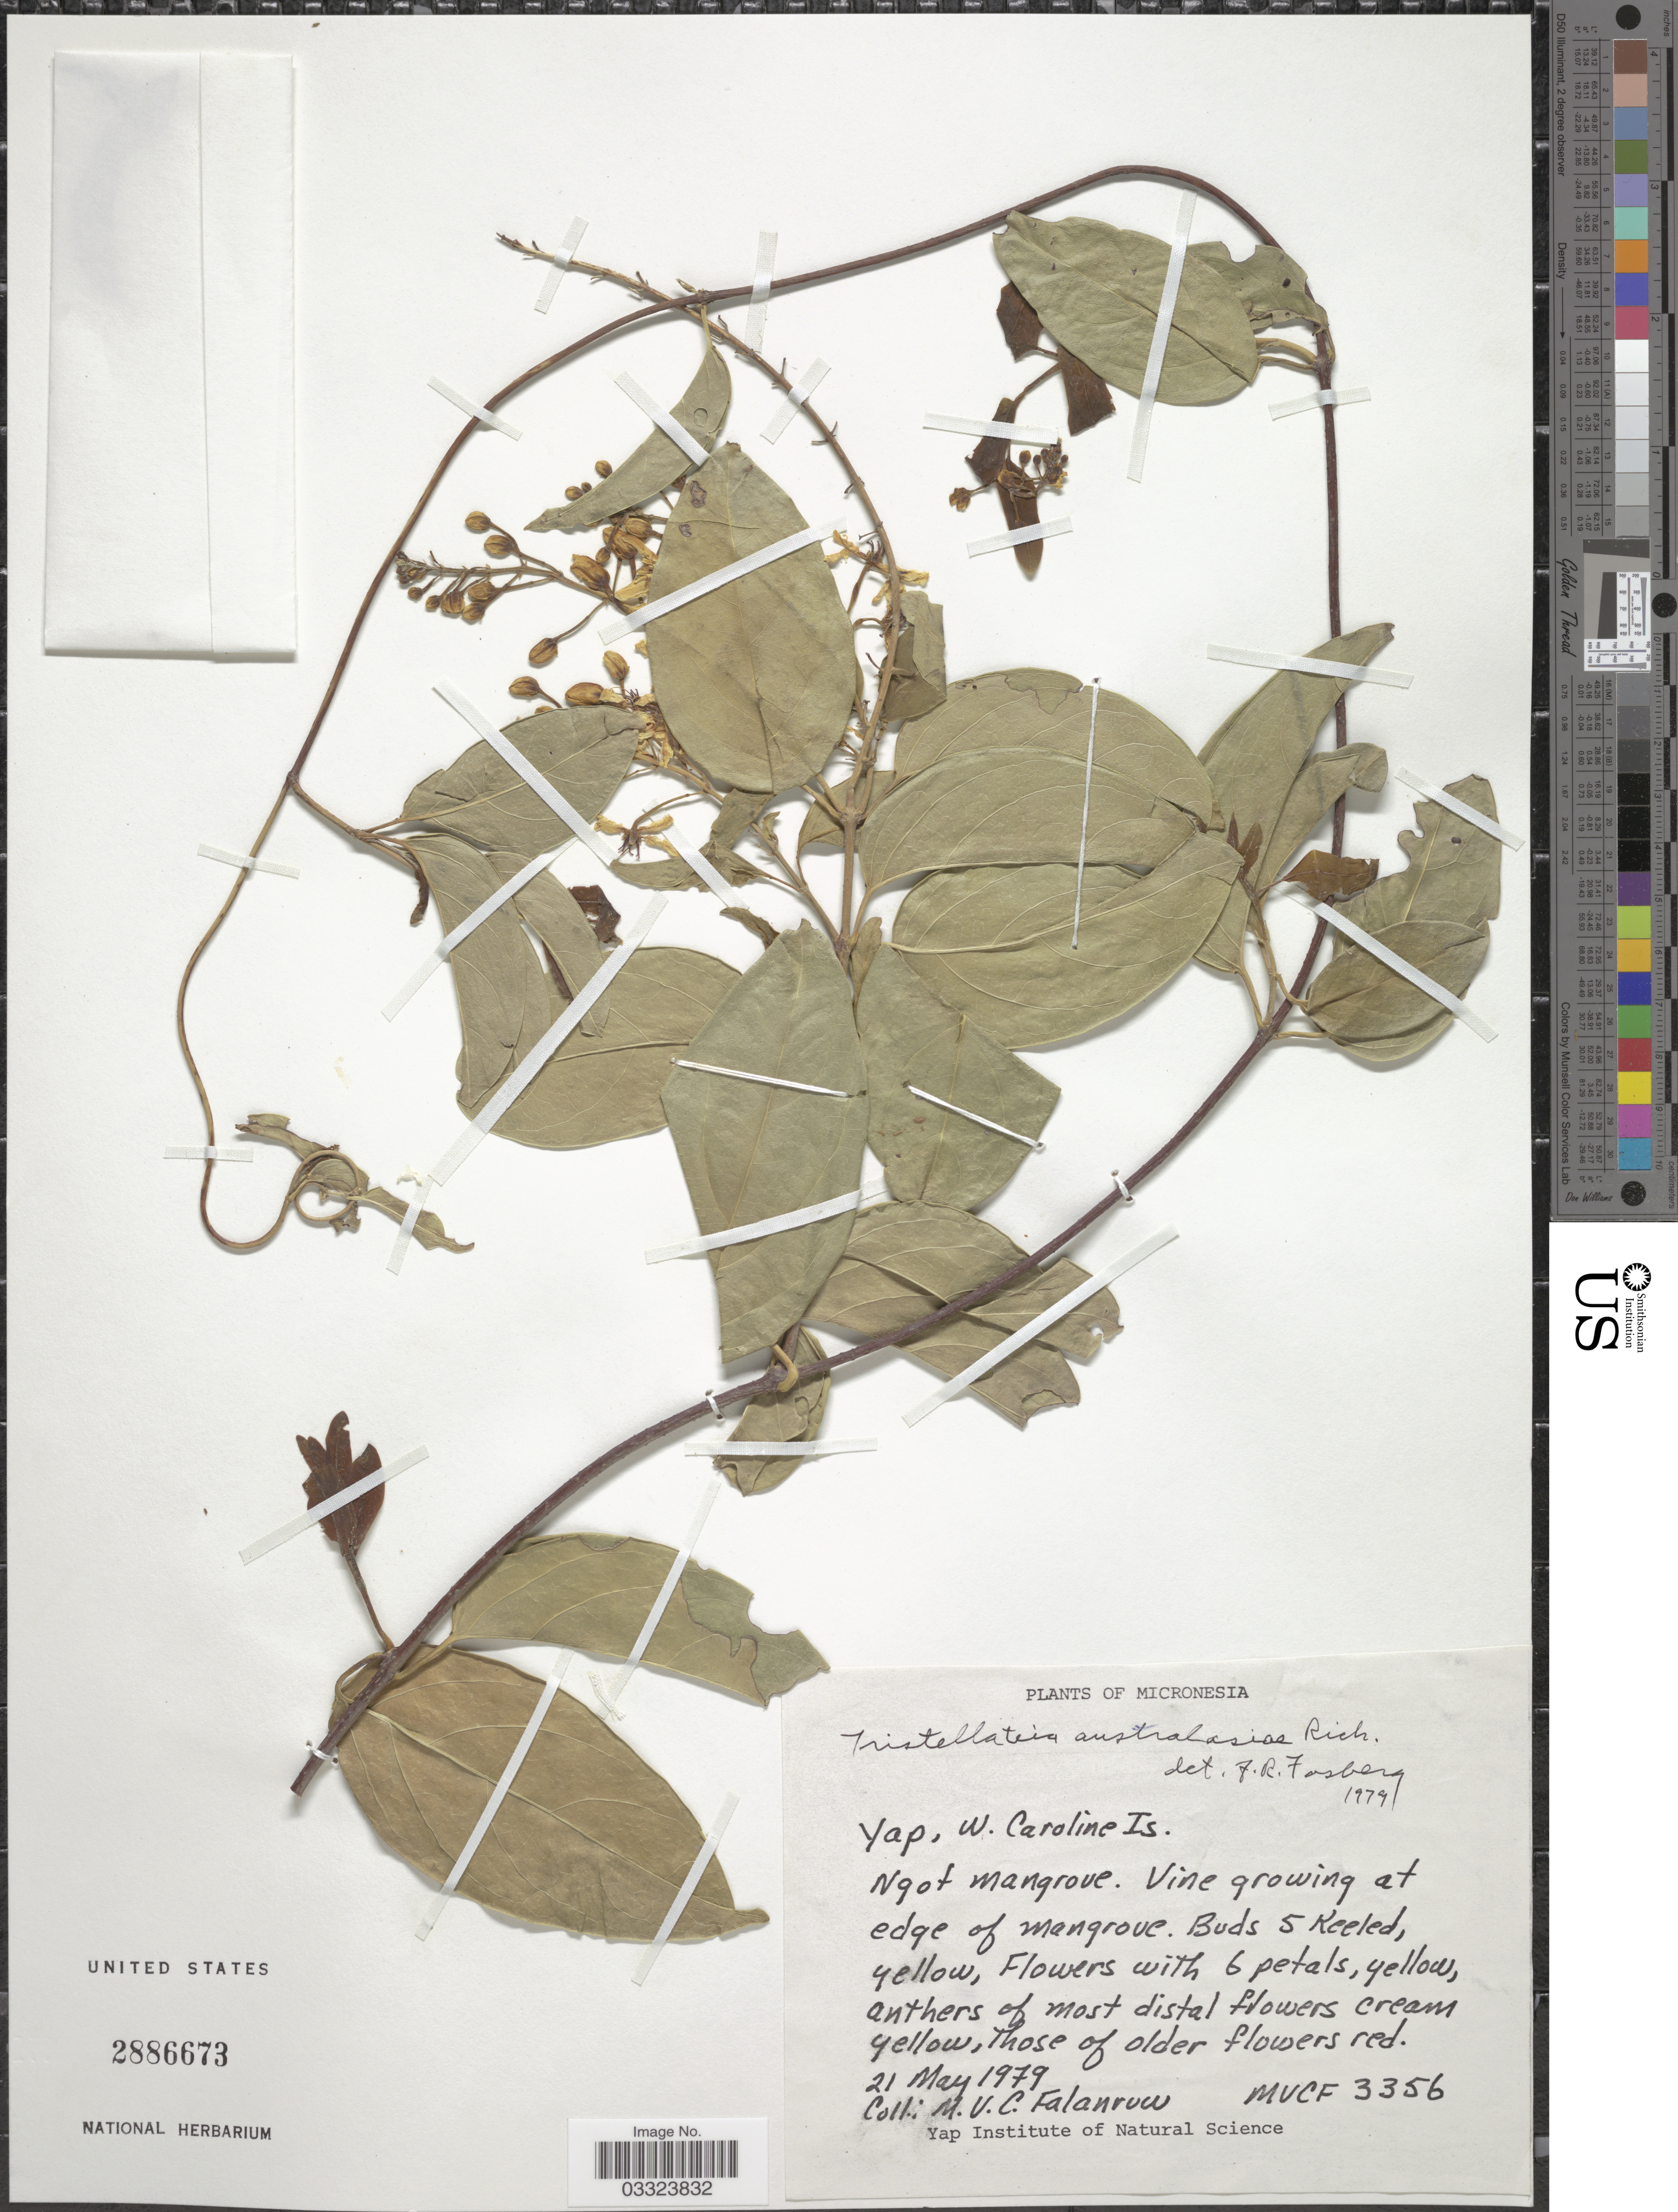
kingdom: Plantae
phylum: Tracheophyta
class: Magnoliopsida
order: Malpighiales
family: Malpighiaceae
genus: Tristellateia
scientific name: Tristellateia australasiae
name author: A. Rich.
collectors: M. V. Falanruw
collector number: MVCF 3356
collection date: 1979-05-21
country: Micronesia, Federated States of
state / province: Yap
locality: Micronesia. W. Caroline Is. Ngot mangrove.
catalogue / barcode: US 2886673